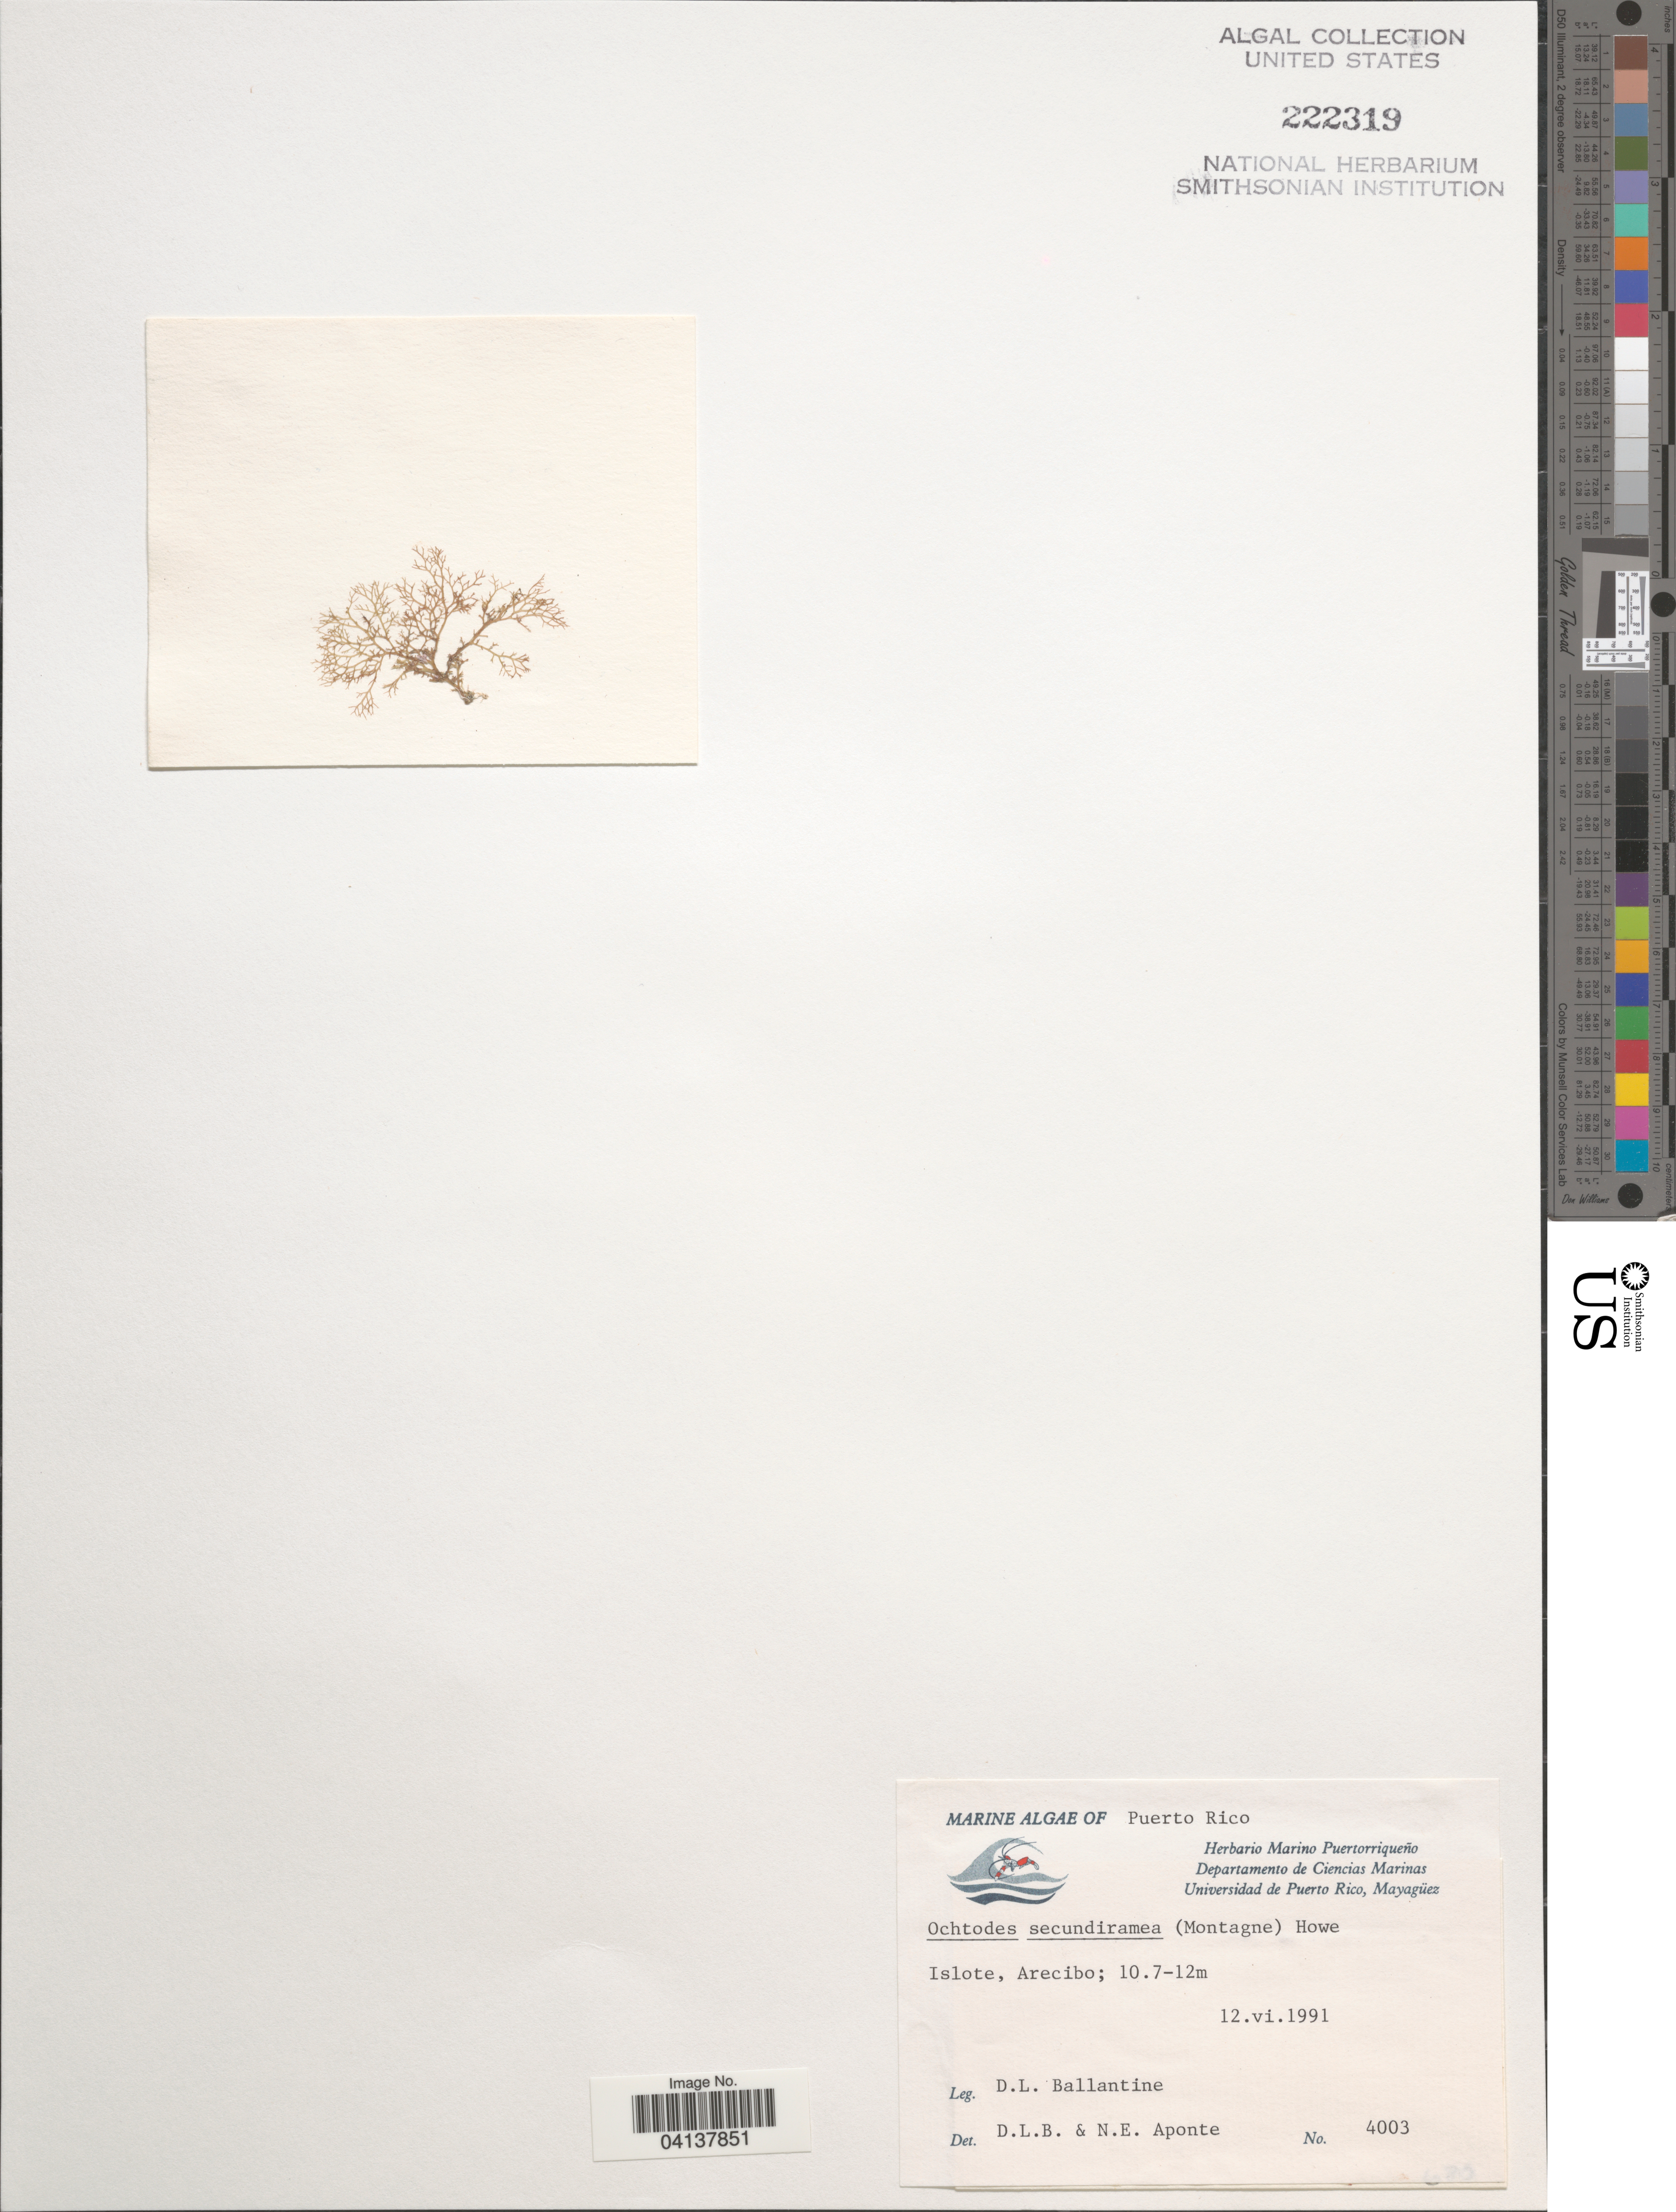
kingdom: Plantae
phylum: Rhodophyta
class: Florideophyceae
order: Gigartinales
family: Rhizophyllidaceae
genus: Ochtodes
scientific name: Ochtodes secundiramea, ined.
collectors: D.L. Ballantine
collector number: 4003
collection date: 1991-06-12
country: Puerto Rico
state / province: Arecibo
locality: Islote.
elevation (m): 10.7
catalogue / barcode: US 222319